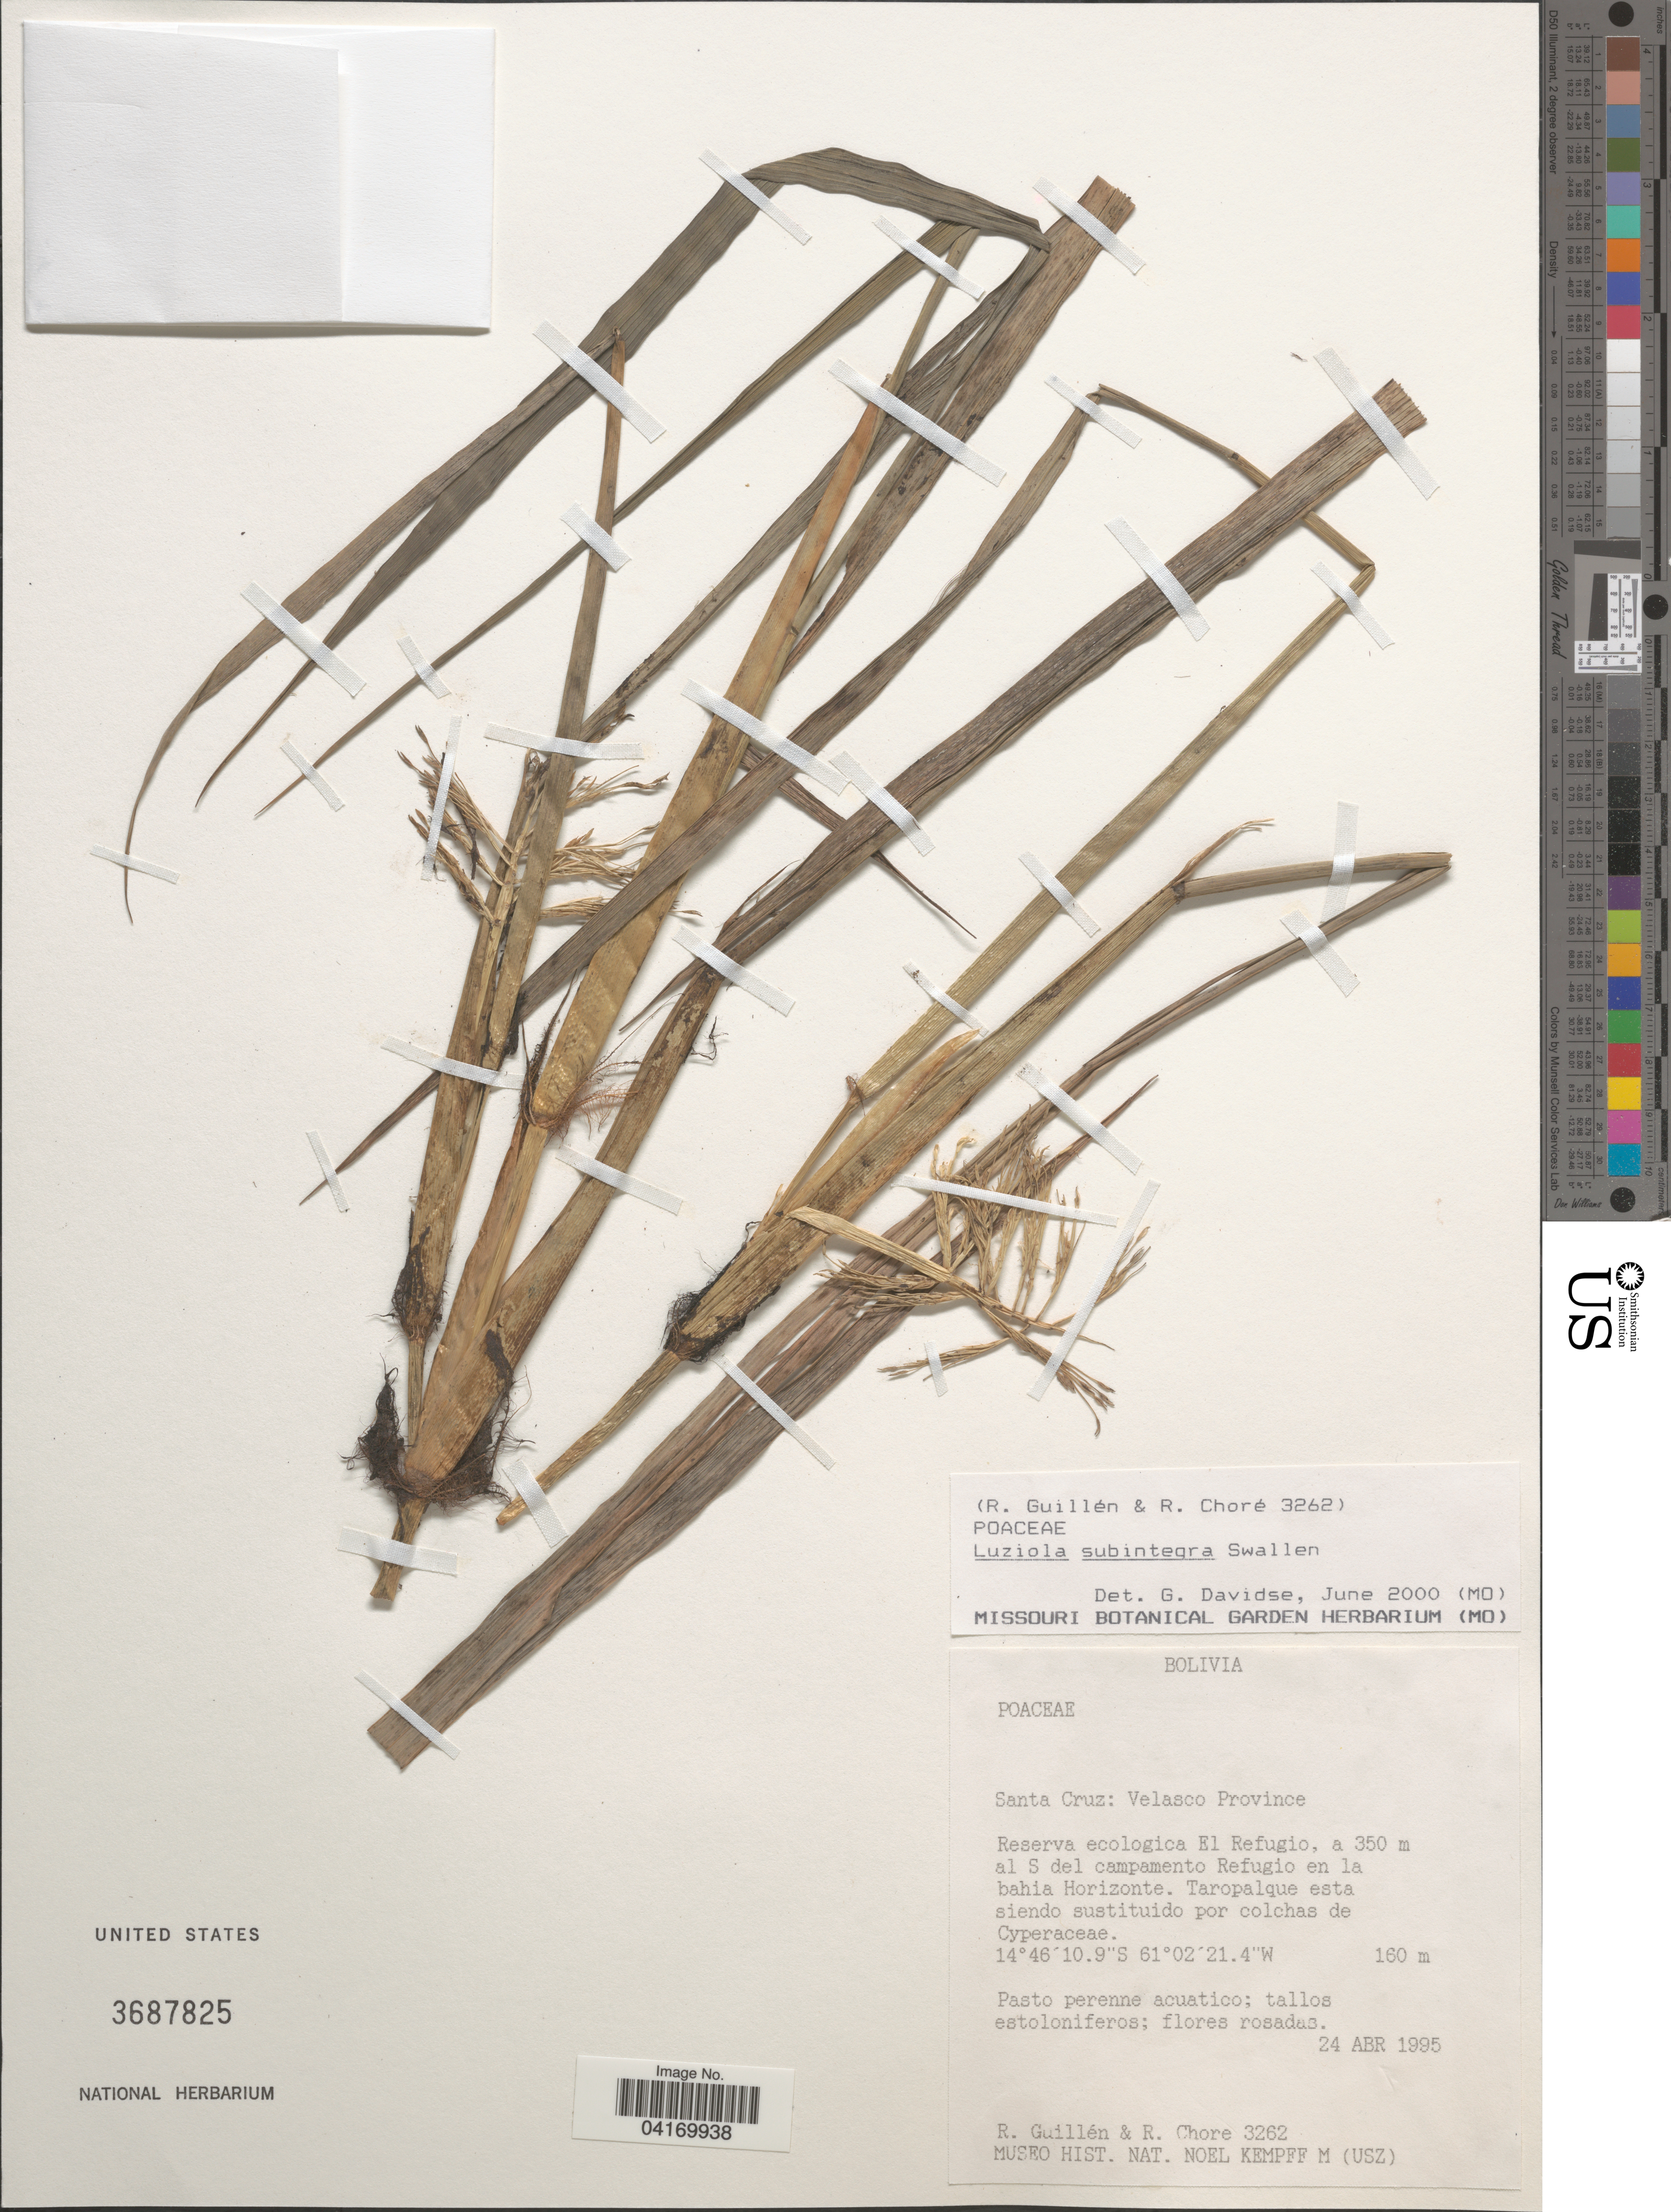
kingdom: Plantae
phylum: Tracheophyta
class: Liliopsida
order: Poales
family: Poaceae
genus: Luziola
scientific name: Luziola subintegra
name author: Swallen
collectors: R. Guillen & R. Choré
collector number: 3262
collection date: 1995-04-24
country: Bolivia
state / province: Santa Cruz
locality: Velasco Province. Reserva ecologica El Refugio, a 350 m al S del campamento Refugio en la bahia Horizonte.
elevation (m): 160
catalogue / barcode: US 3687825